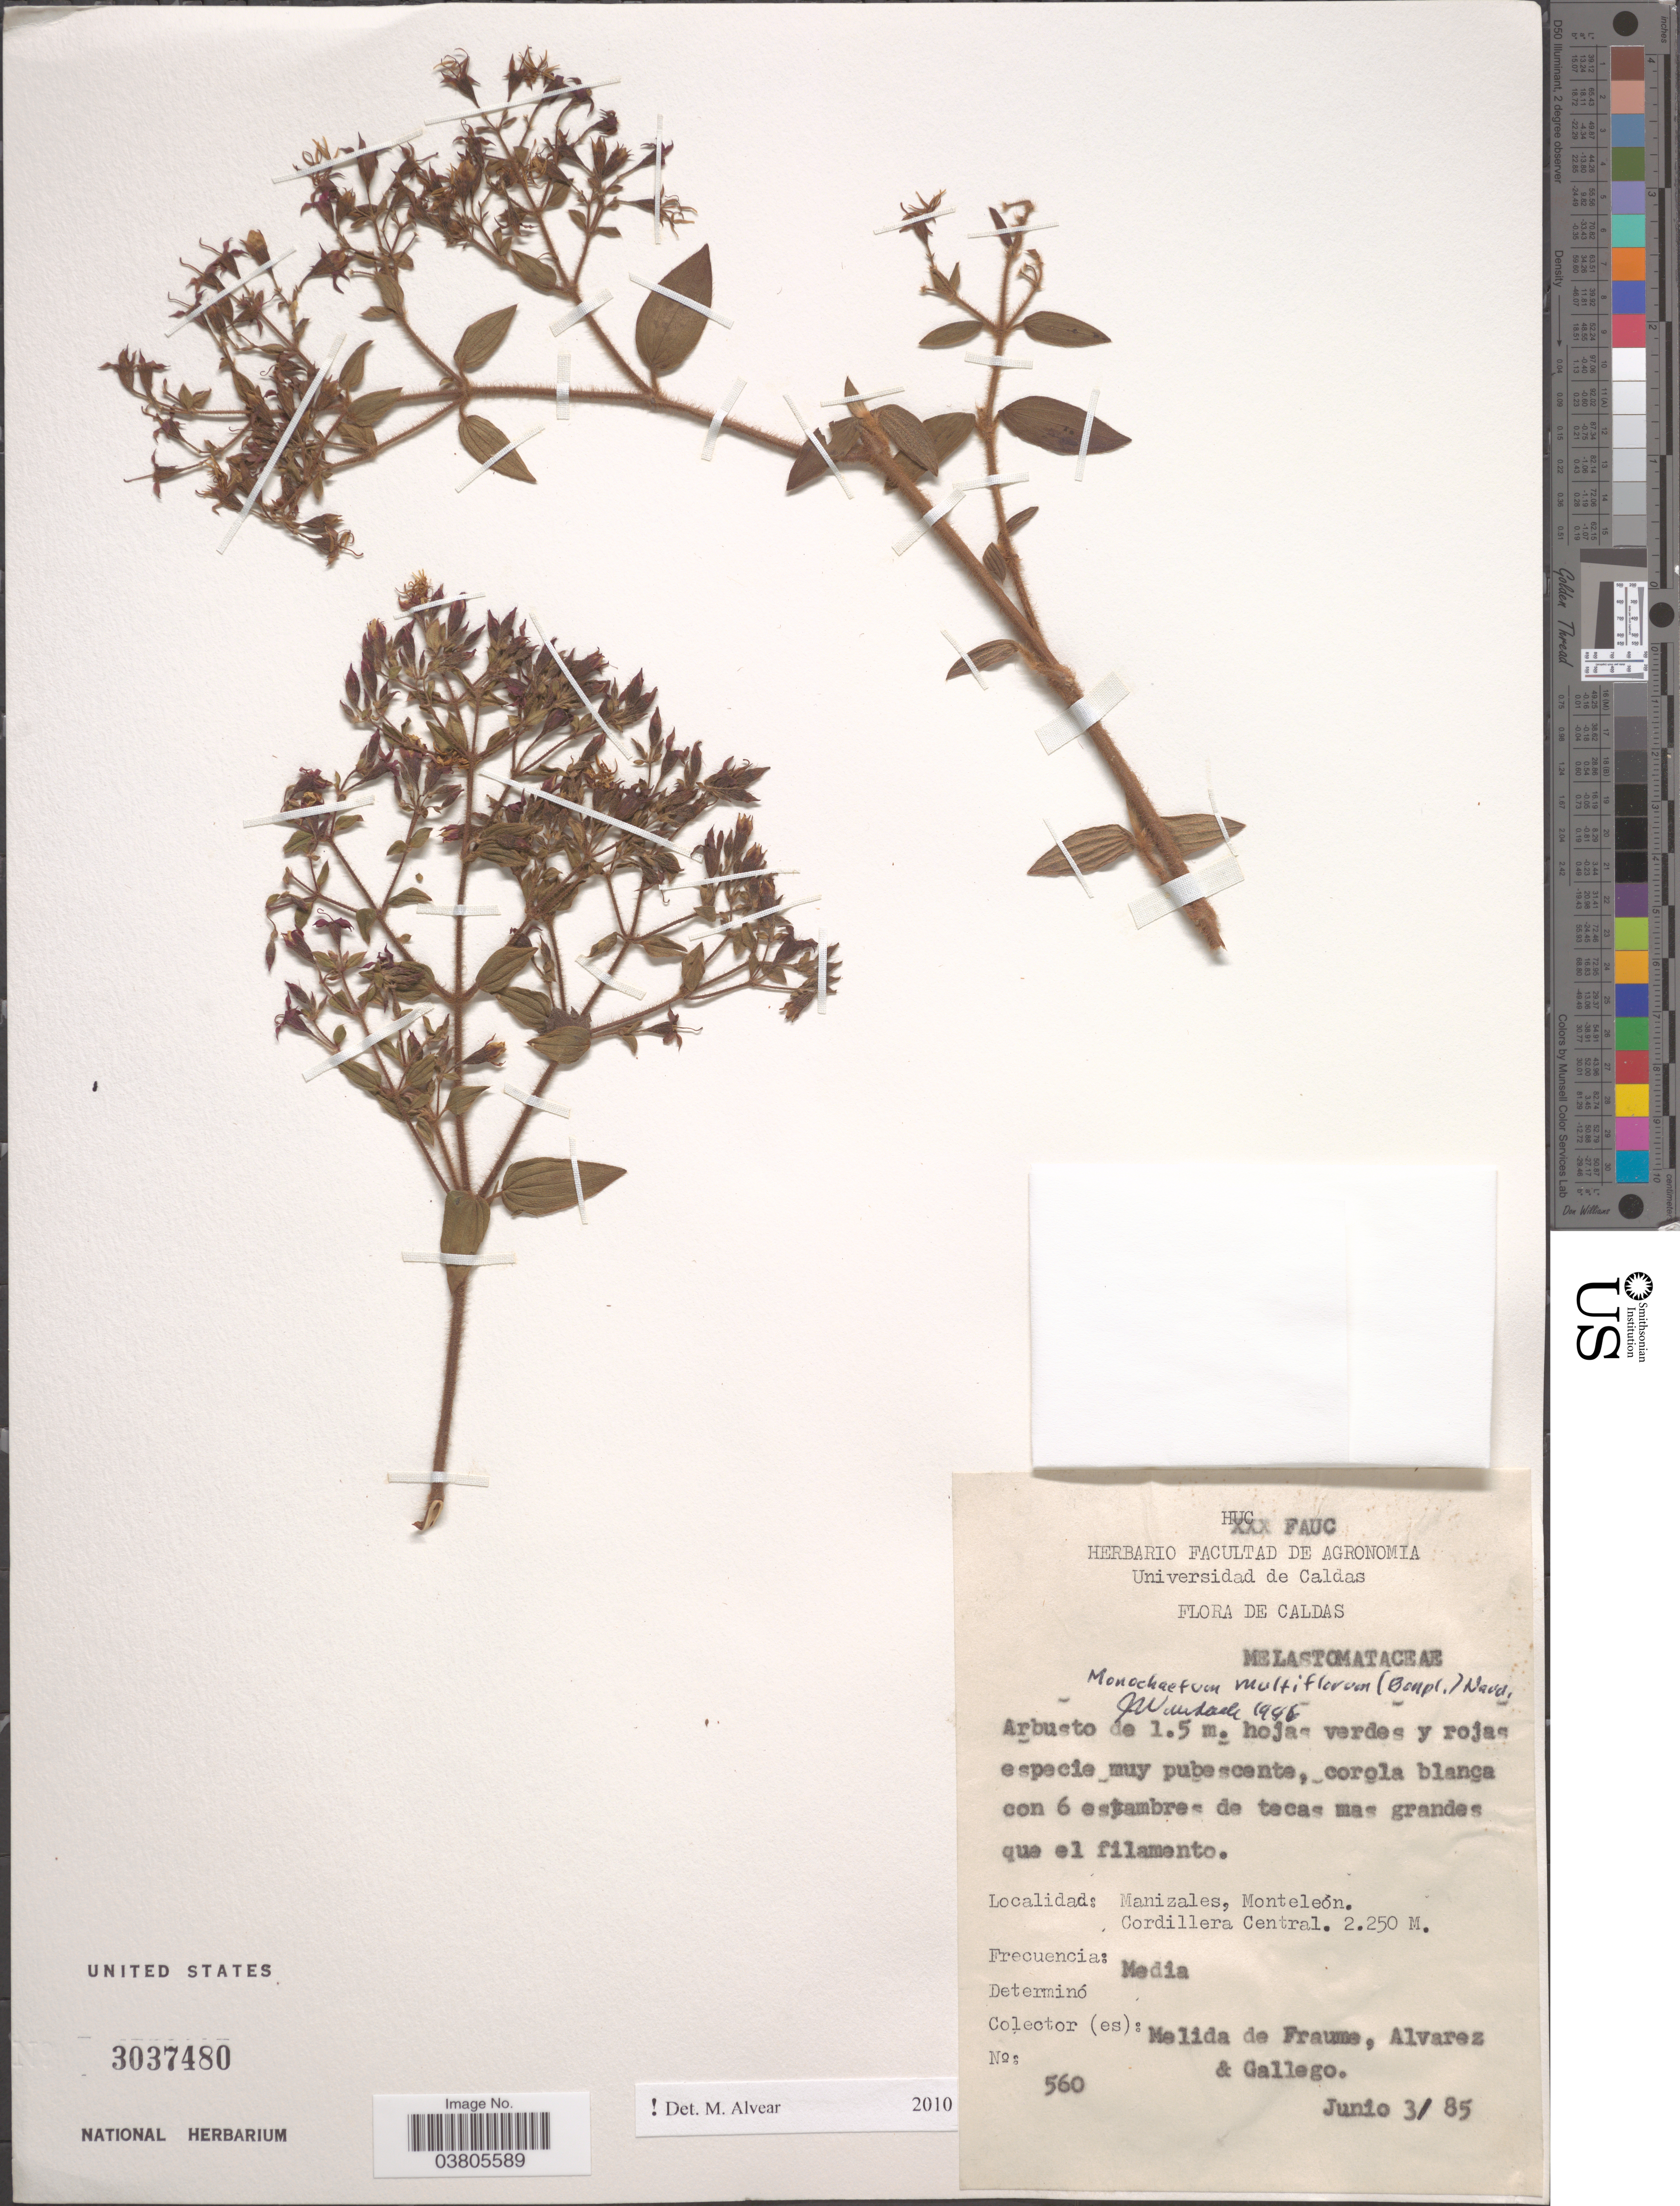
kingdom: Plantae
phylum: Tracheophyta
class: Magnoliopsida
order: Myrtales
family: Melastomataceae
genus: Monochaetum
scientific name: Monochaetum multiflorum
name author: (Bonpl.) Naudin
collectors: M. Fraume, -- Alvarez & -. Gallego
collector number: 560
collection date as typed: Transcribed d/m/y: 3/6/85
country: Colombia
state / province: Caldas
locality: Manizales, Monteleón. Cordillera Central.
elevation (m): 2250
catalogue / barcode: US 3037480